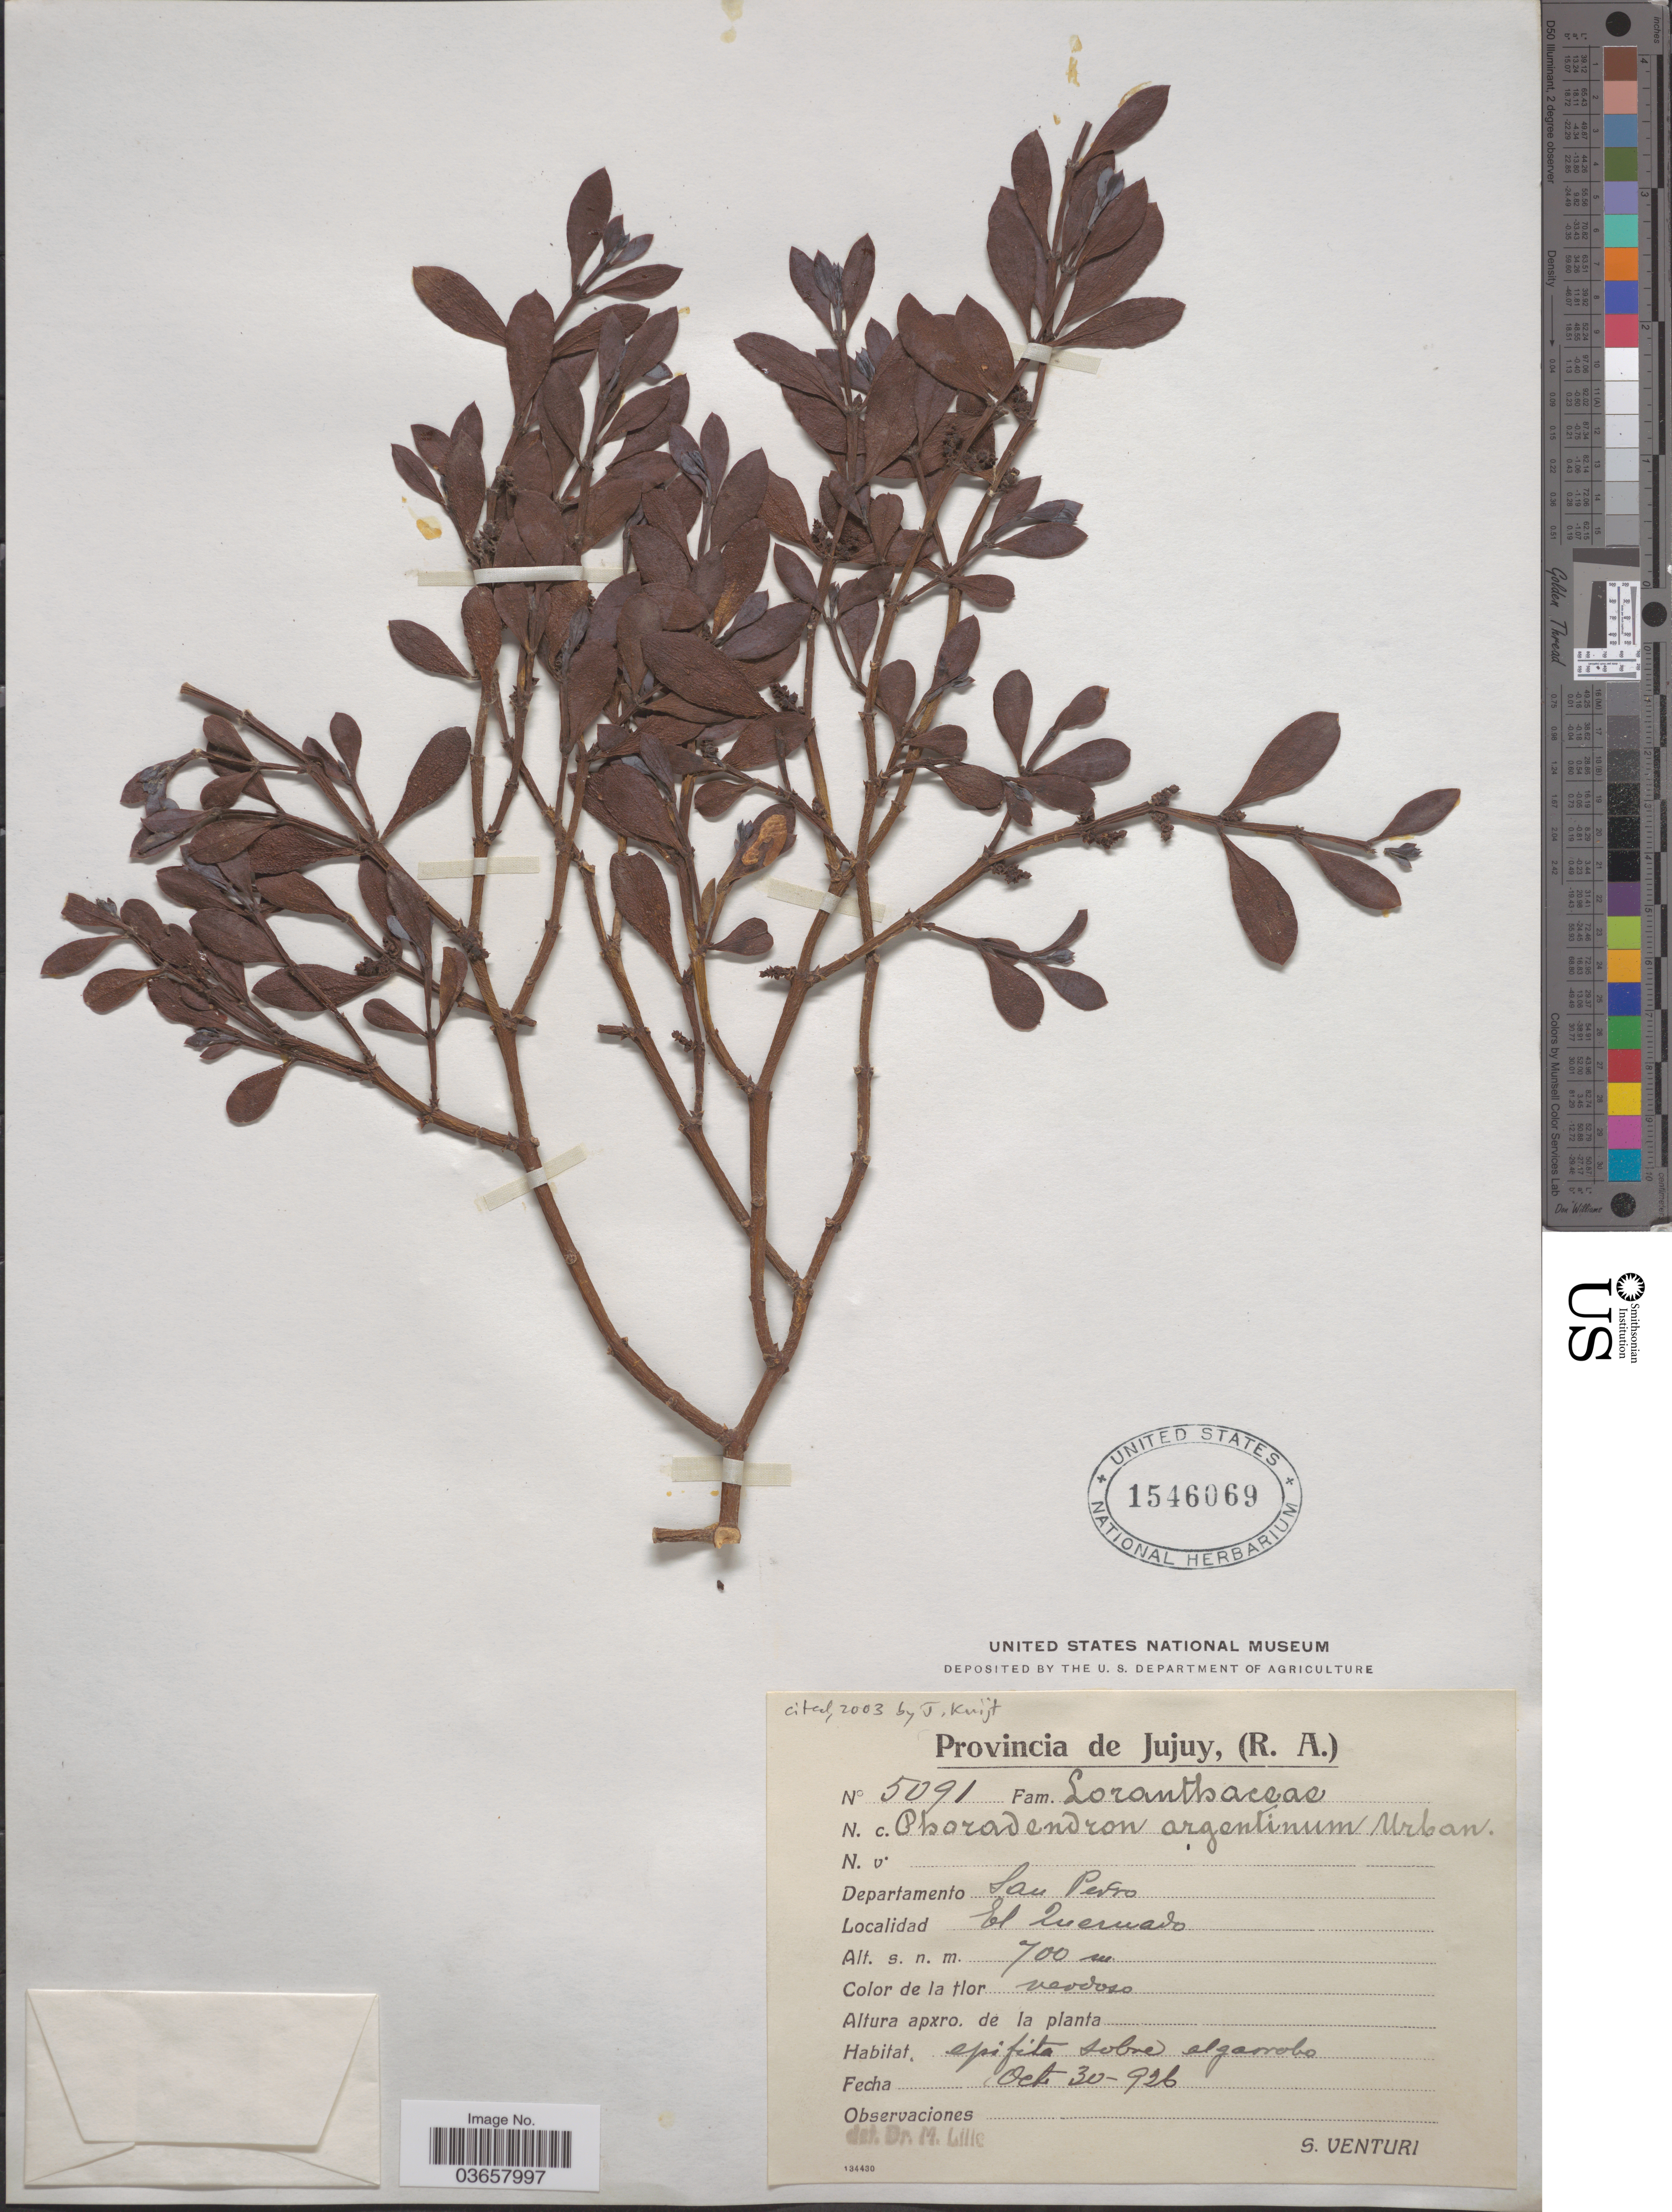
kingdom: Plantae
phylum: Tracheophyta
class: Magnoliopsida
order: Santalales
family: Viscaceae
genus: Phoradendron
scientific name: Phoradendron argentinum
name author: Urb.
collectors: S. Venturi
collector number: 5091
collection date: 1926-10-30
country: Argentina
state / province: Jujuy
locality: Departamento San Pedro. El Quemado.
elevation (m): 700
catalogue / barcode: US 1546069